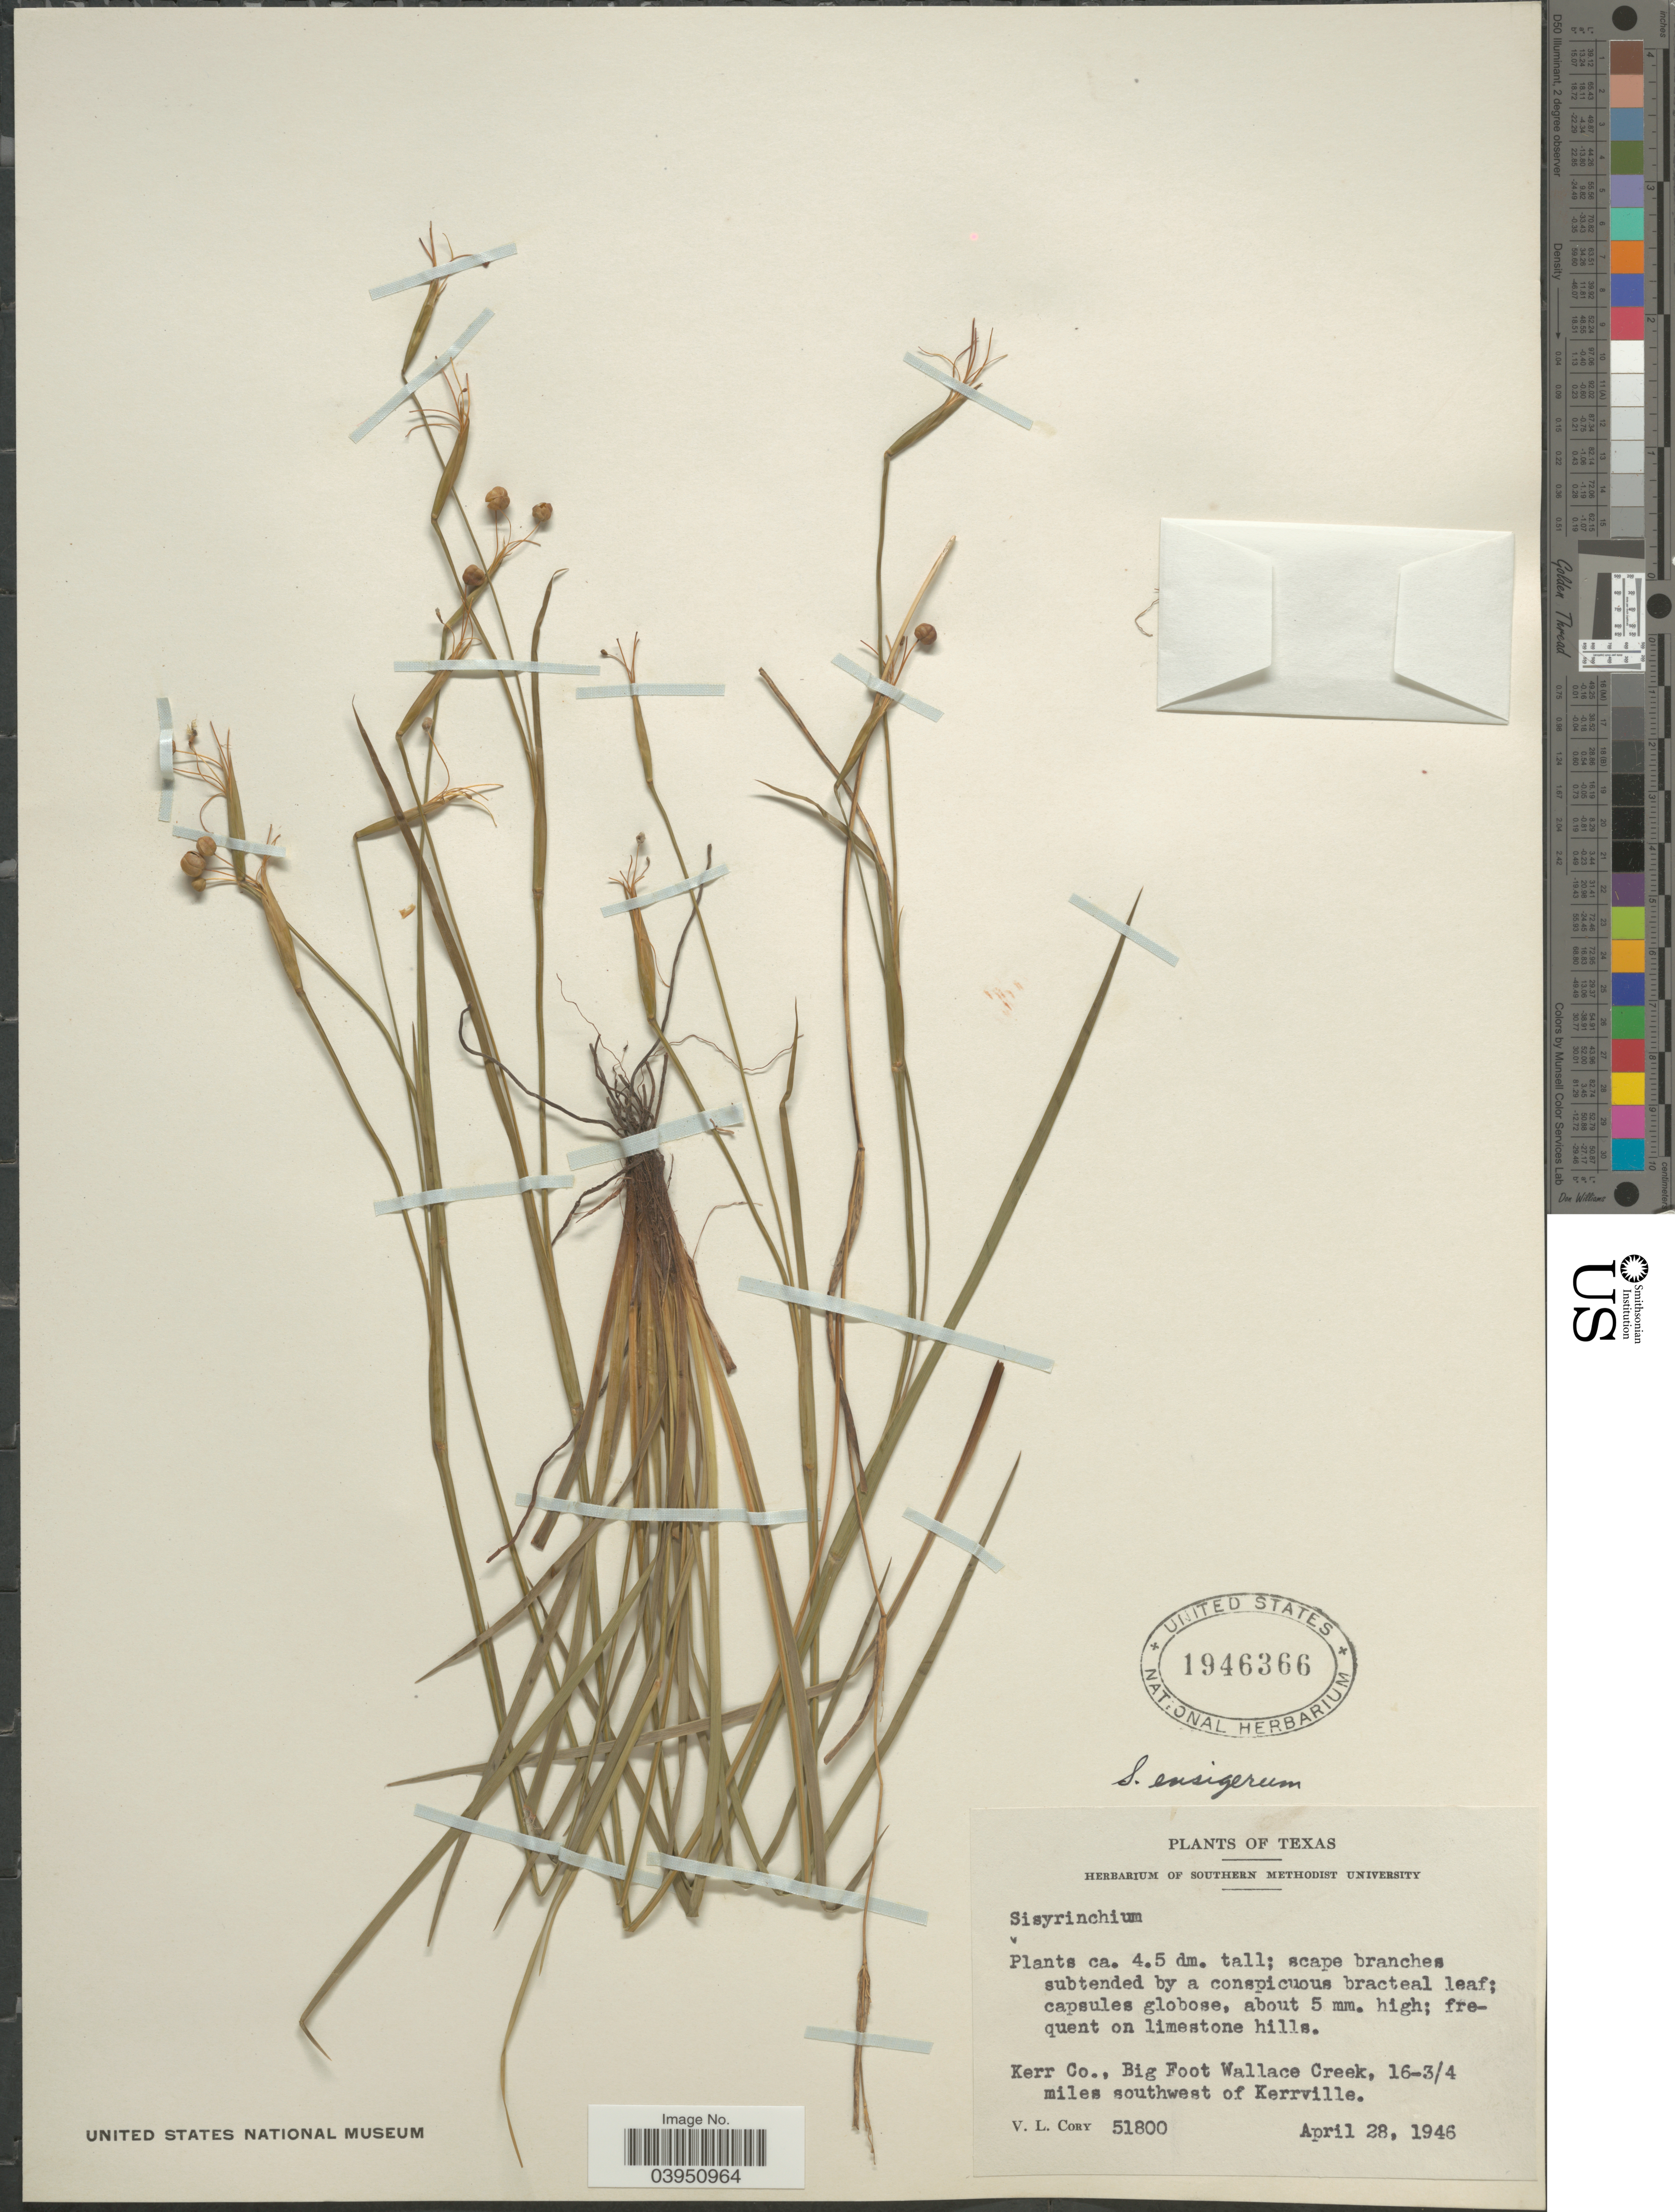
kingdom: Plantae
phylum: Tracheophyta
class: Liliopsida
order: Asparagales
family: Iridaceae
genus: Sisyrinchium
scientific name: Sisyrinchium ensigerum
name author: E.P. Bicknell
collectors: V. Cory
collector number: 51800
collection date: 1946-04-28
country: United States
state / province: Texas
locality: Kerr Co., Big Foot Wallace Creek, 16-¾ miles southwest of Kerrville.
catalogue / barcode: US 1946366